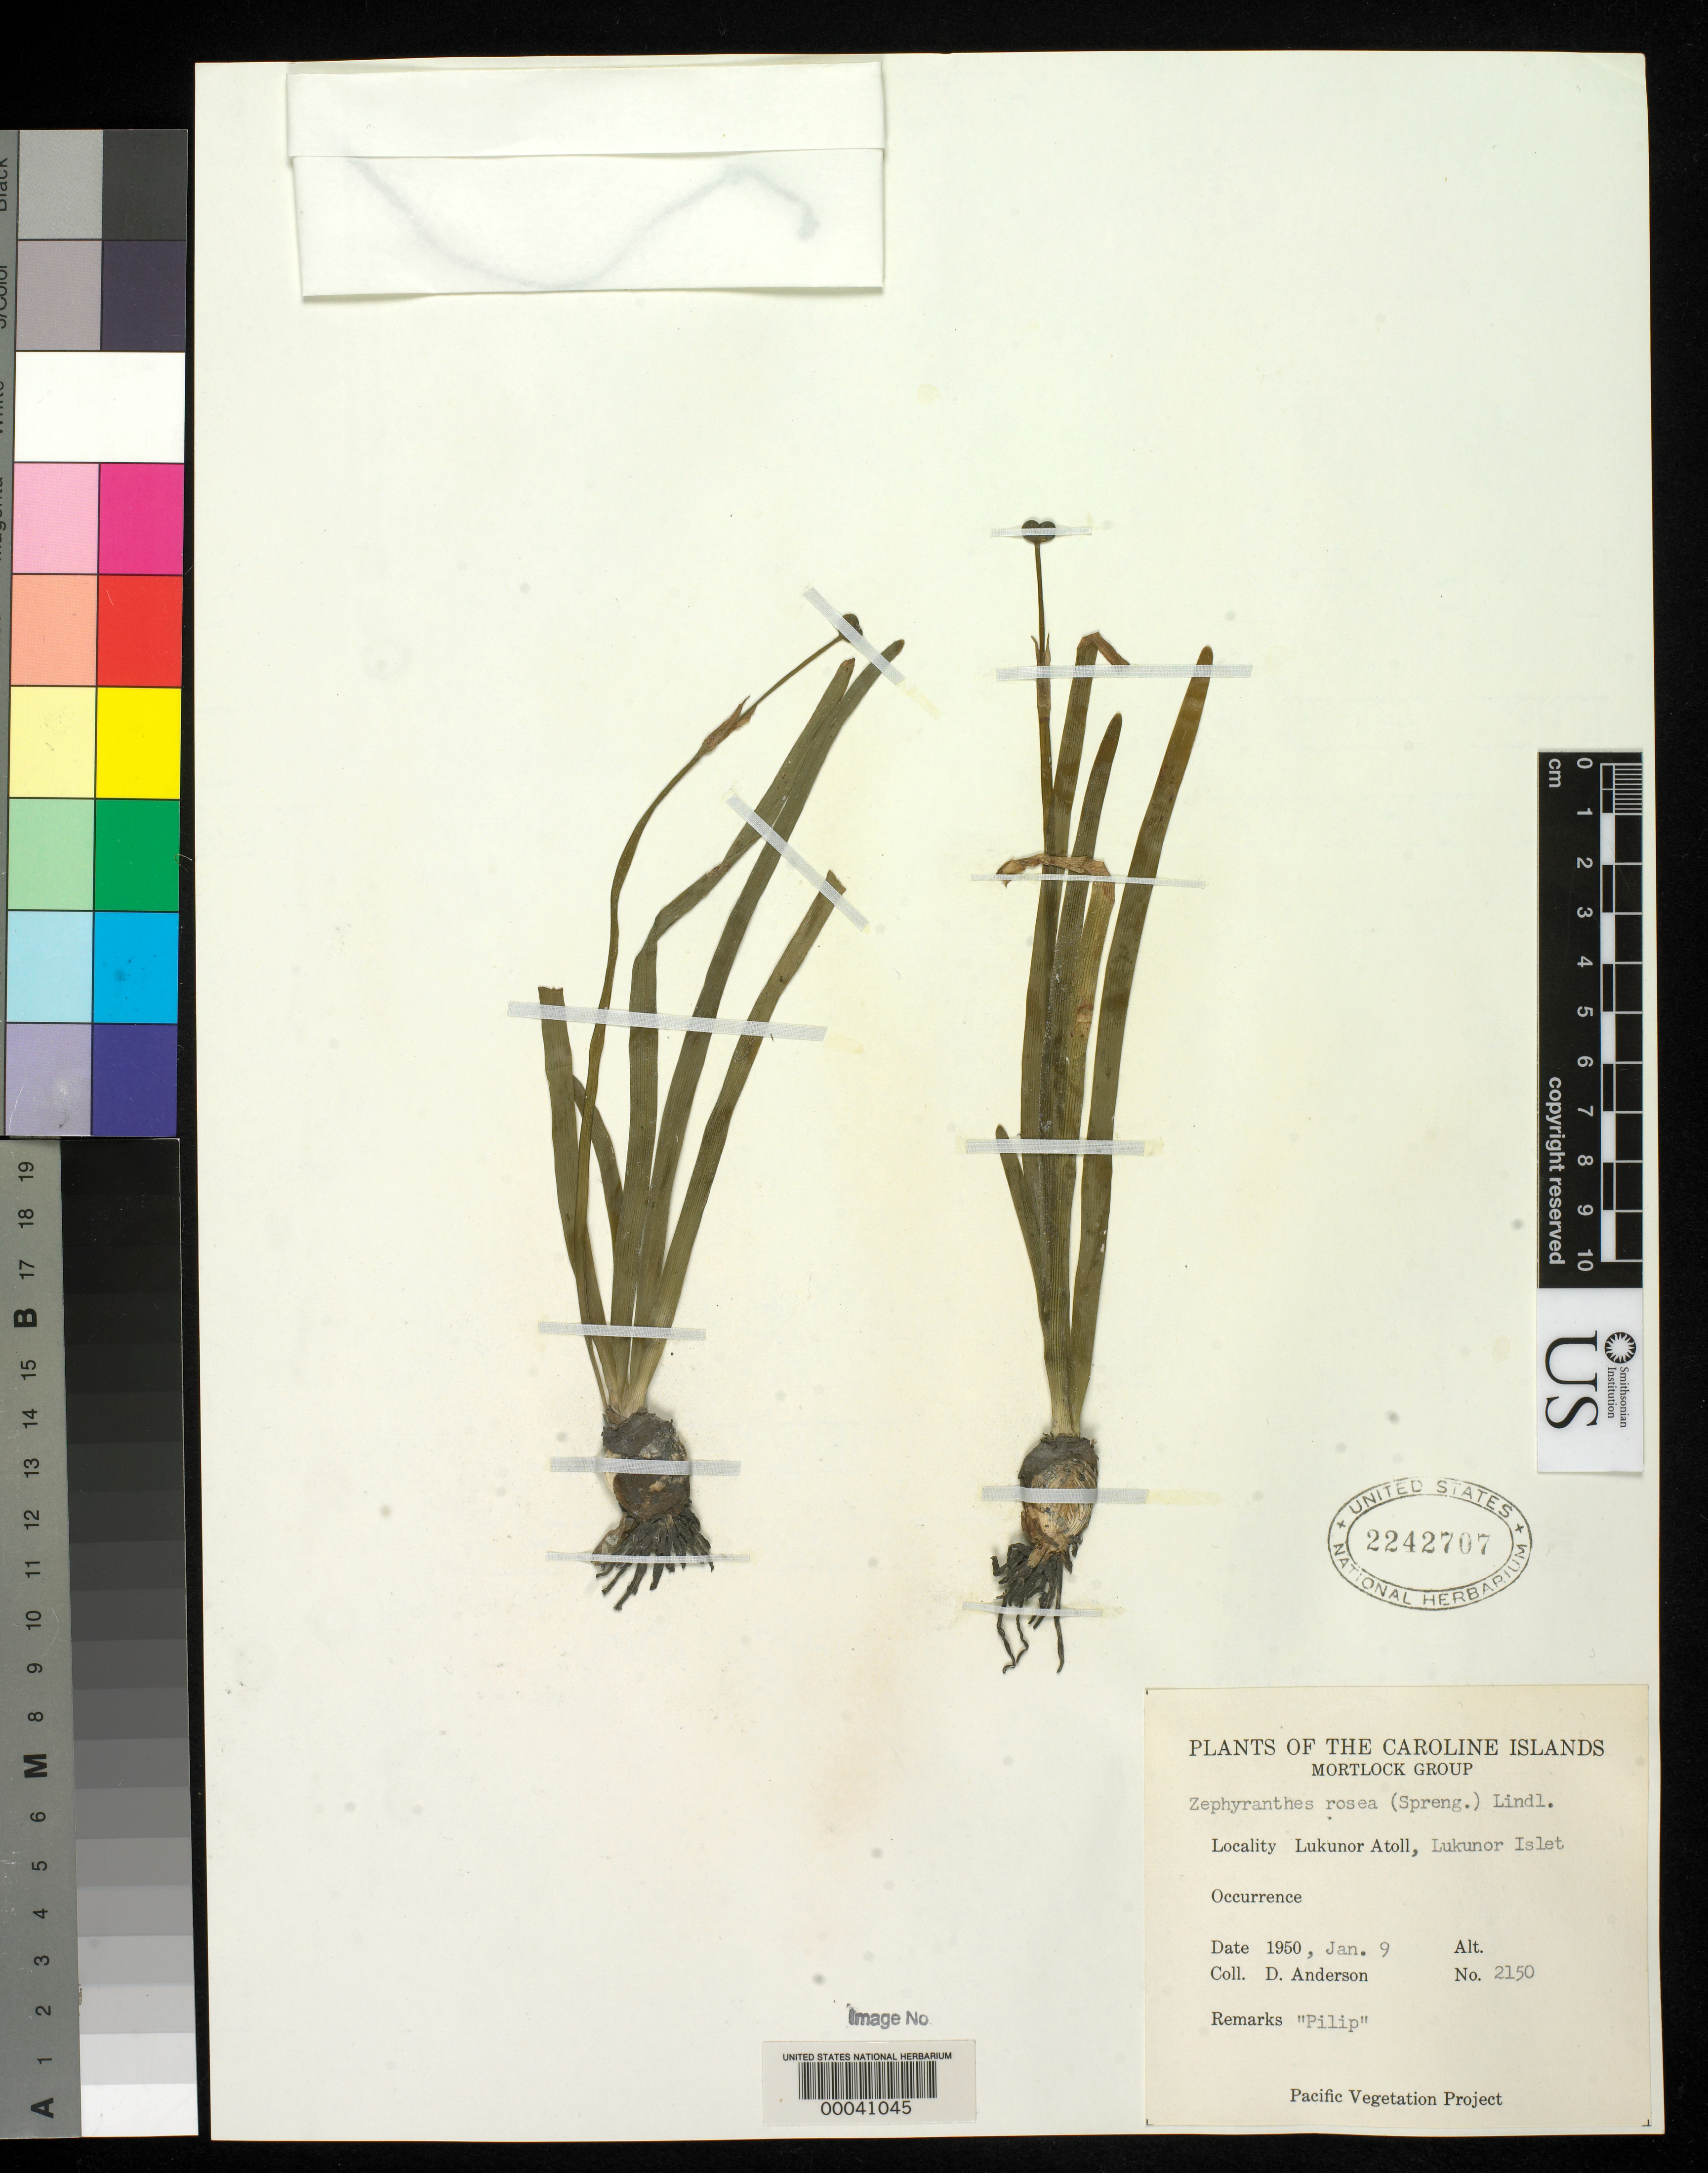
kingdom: Plantae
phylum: Tracheophyta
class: Liliopsida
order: Asparagales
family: Amaryllidaceae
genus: Zephyranthes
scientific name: Zephyranthes rosea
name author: Lindl.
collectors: D. Anderson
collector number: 2150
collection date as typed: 09 Jan 1950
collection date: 1950-01-09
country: Micronesia, Federated States of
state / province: Truk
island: Lukunor Atoll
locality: Lukunor Islet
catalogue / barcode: US 2242707